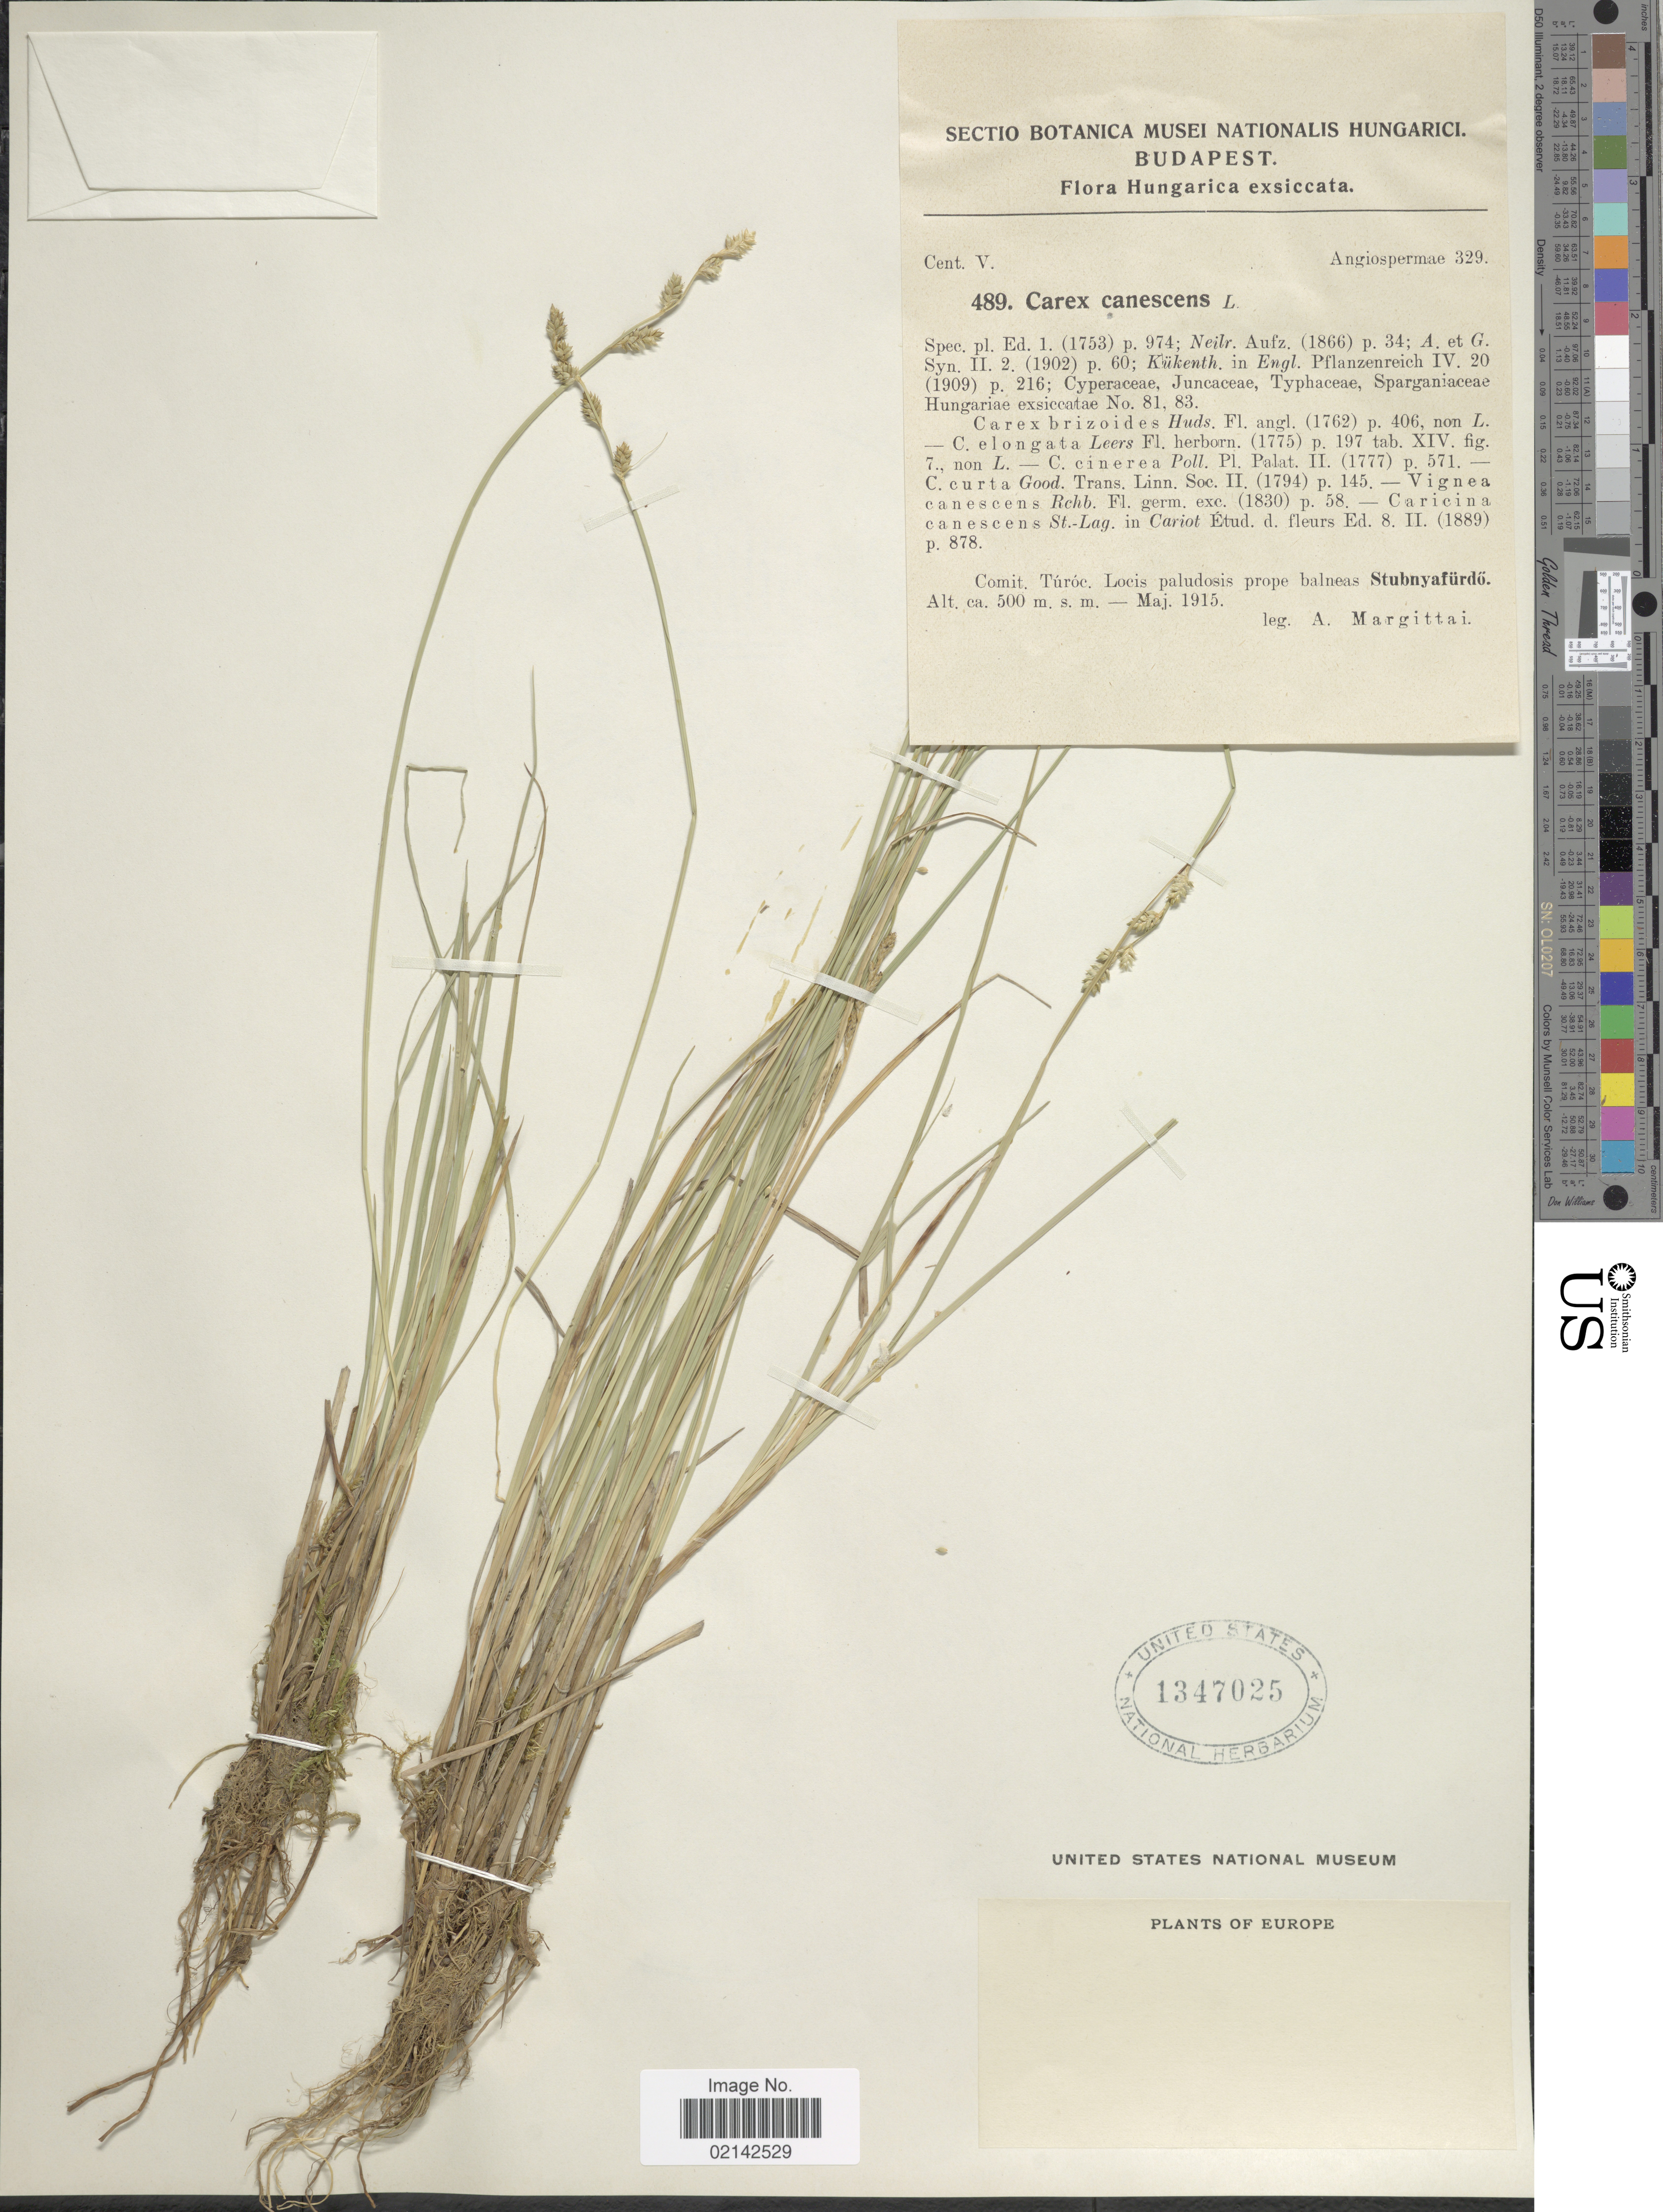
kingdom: Plantae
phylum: Tracheophyta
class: Liliopsida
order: Poales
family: Cyperaceae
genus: Carex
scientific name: Carex canescens var. canescens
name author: L.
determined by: Strong, Mark T., (BOT), Smithsonian Institution - National Museum of Natural History (UNITED STATES)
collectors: A. Margittal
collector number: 489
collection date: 1915-05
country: Hungary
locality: Comit. Turoc. Locis paludosis prope balneas Stubnyafurdo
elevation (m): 500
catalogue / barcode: US 1347025